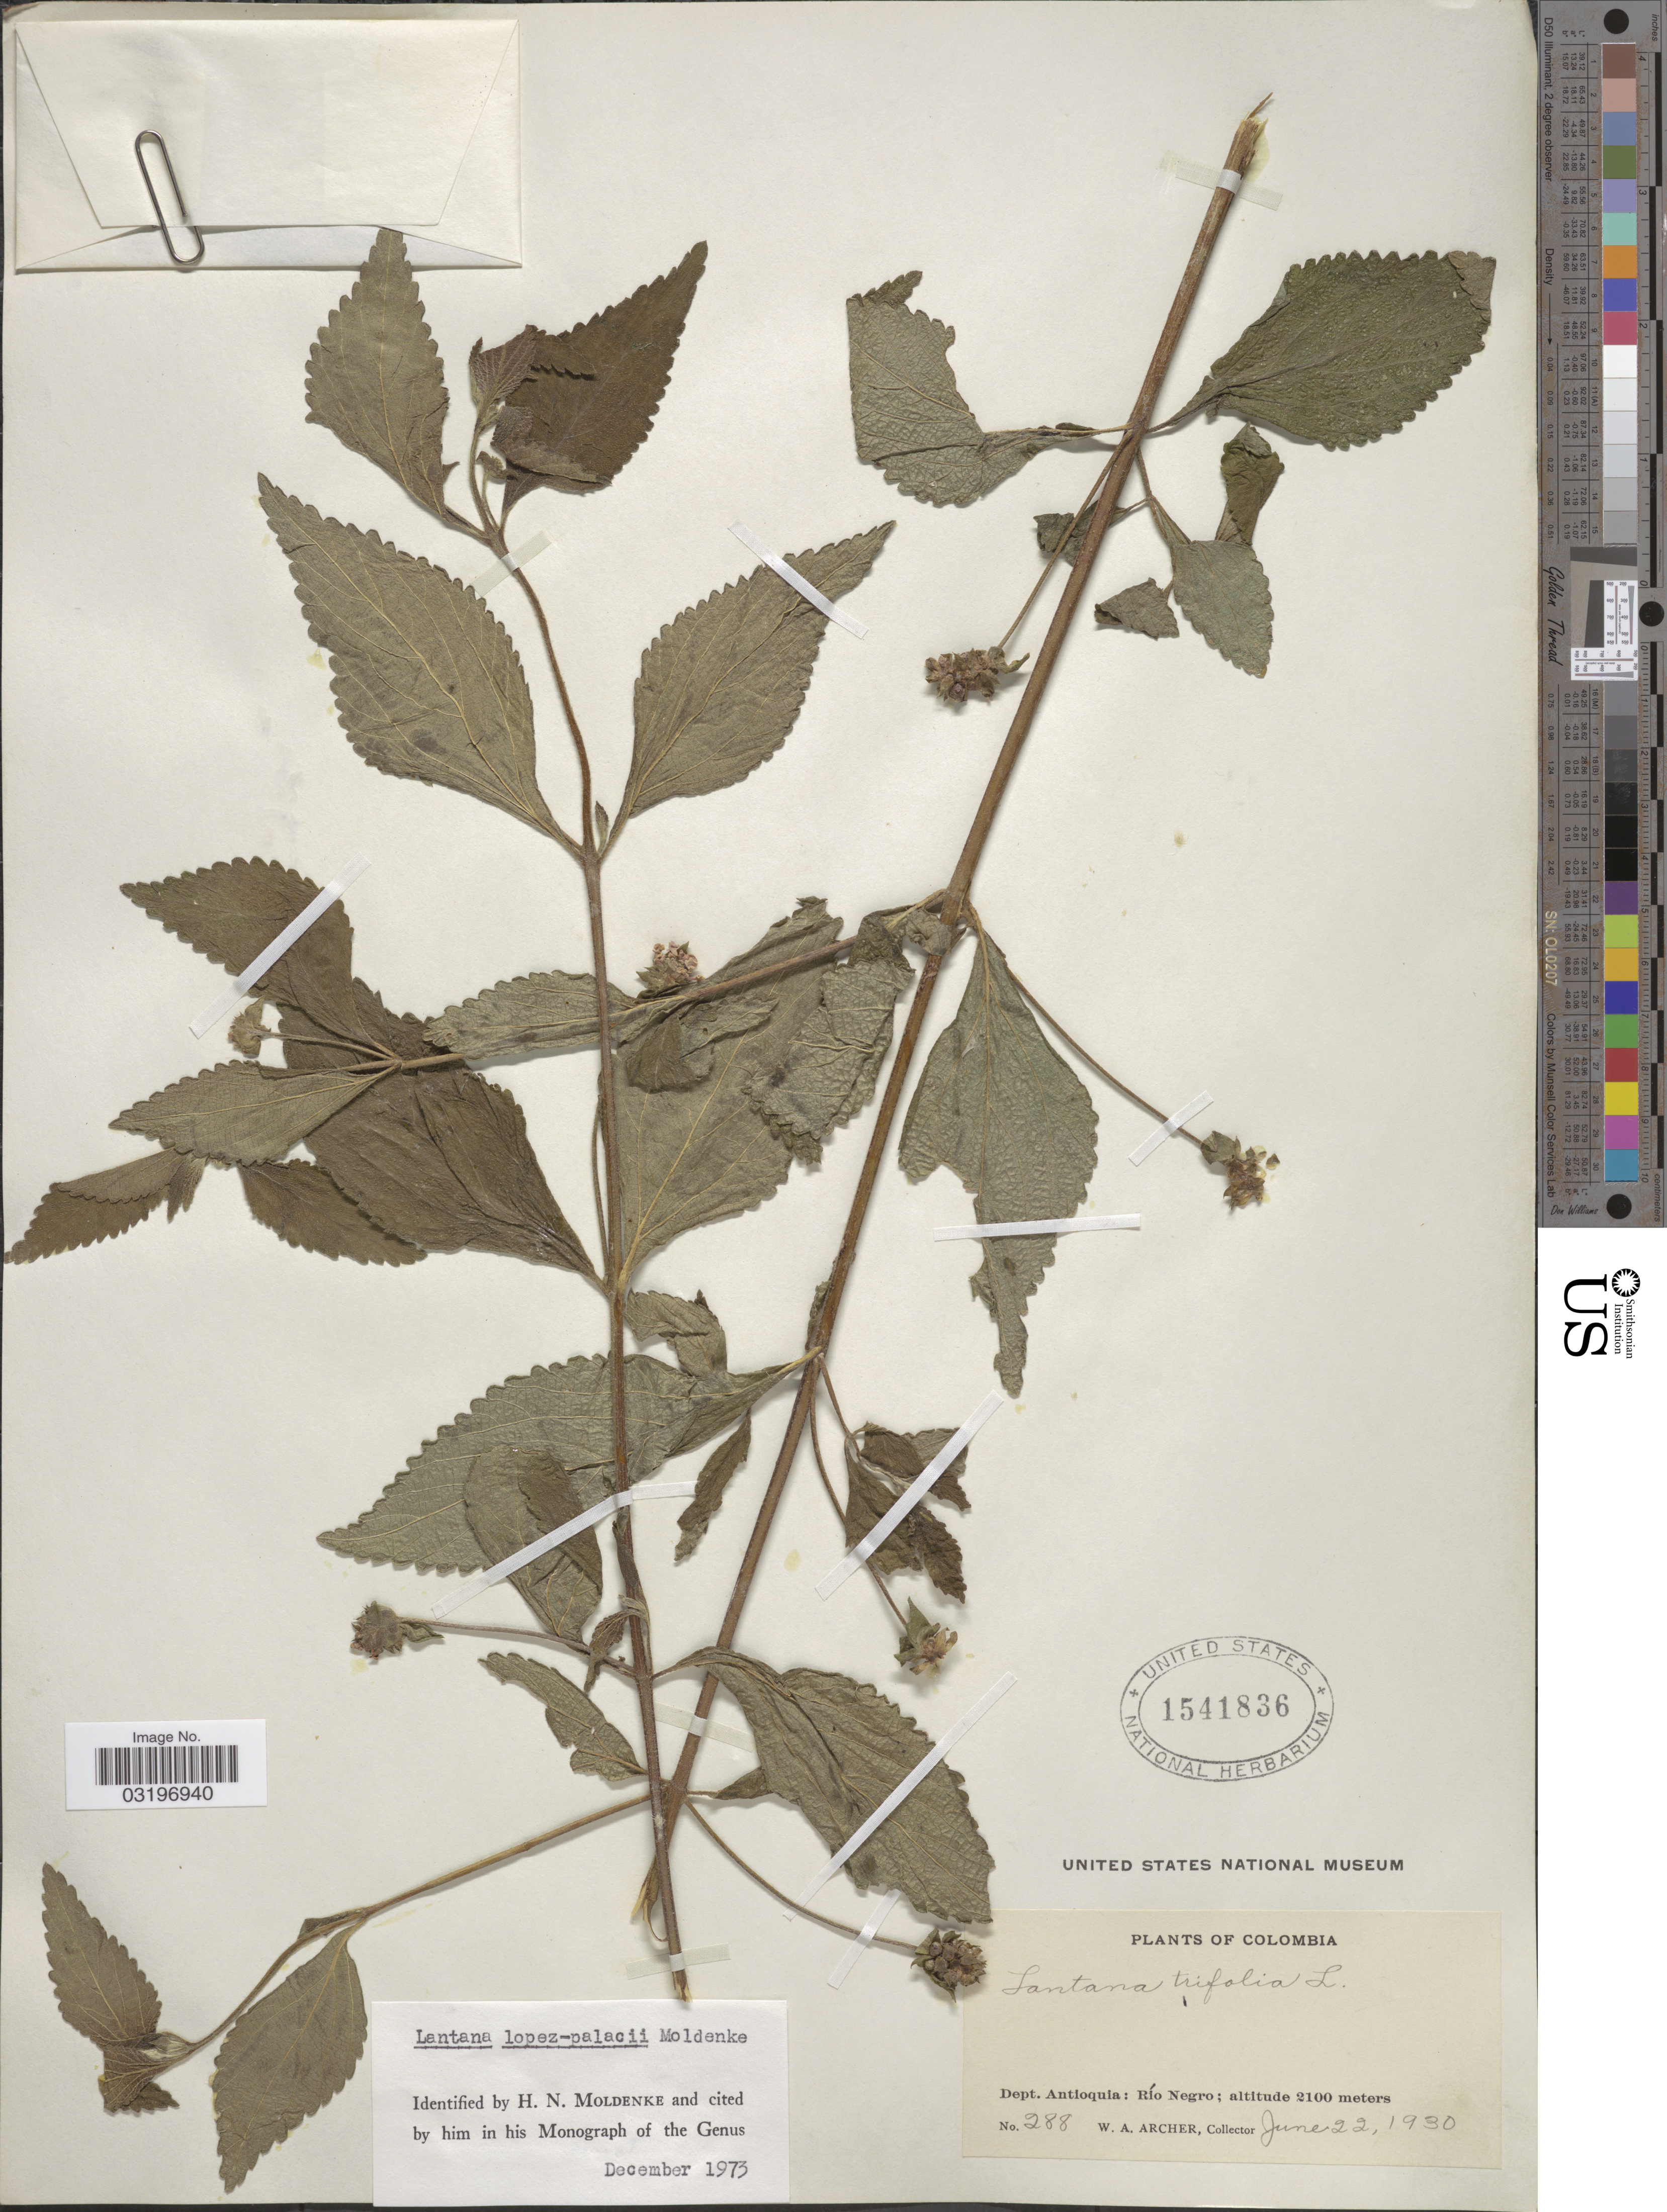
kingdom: Plantae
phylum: Tracheophyta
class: Magnoliopsida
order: Lamiales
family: Verbenaceae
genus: Lantana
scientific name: Lantana lopez-palacii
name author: Moldenke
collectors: W. Archer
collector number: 288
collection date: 1930-06-22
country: Colombia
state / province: Antioquia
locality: Dept. Antioquia: Río Negro.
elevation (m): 2100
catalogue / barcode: US 1541836